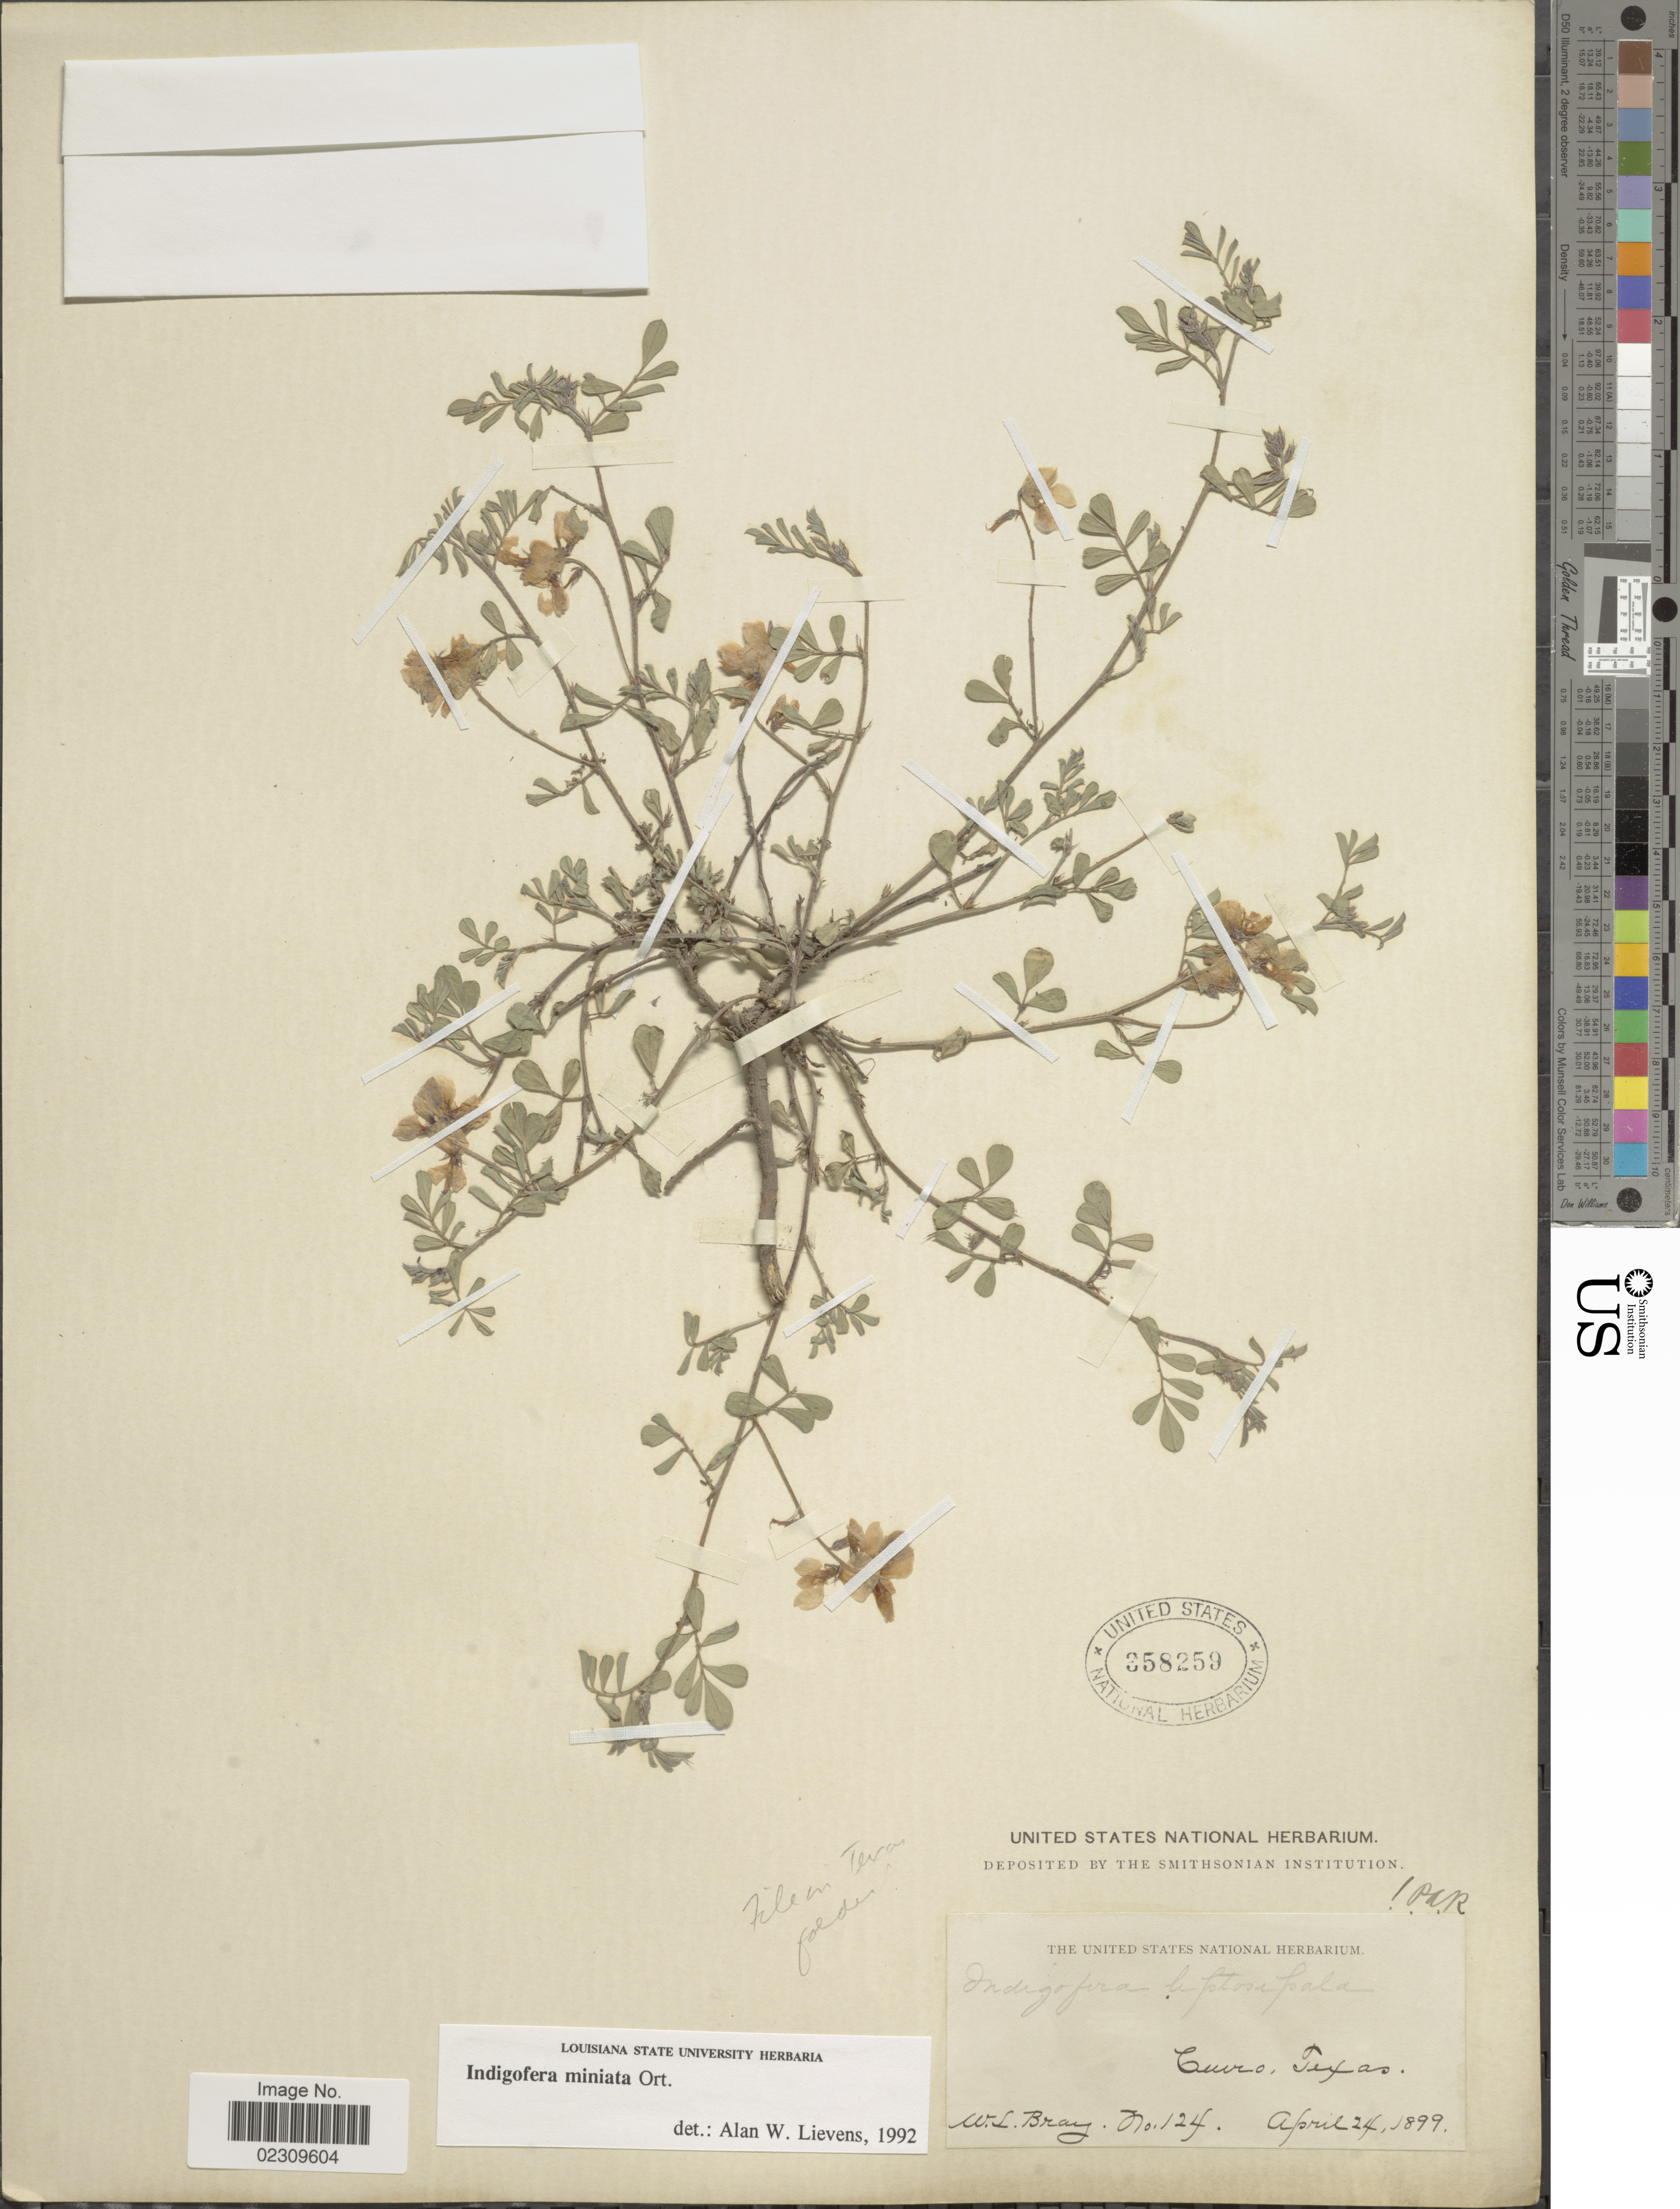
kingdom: Plantae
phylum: Tracheophyta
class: Magnoliopsida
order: Fabales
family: Fabaceae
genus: Indigofera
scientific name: Indigofera miniata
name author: Orteg.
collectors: W. L. Bray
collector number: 124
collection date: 1899-04-24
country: United States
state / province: Texas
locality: Cuero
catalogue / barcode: US 358259